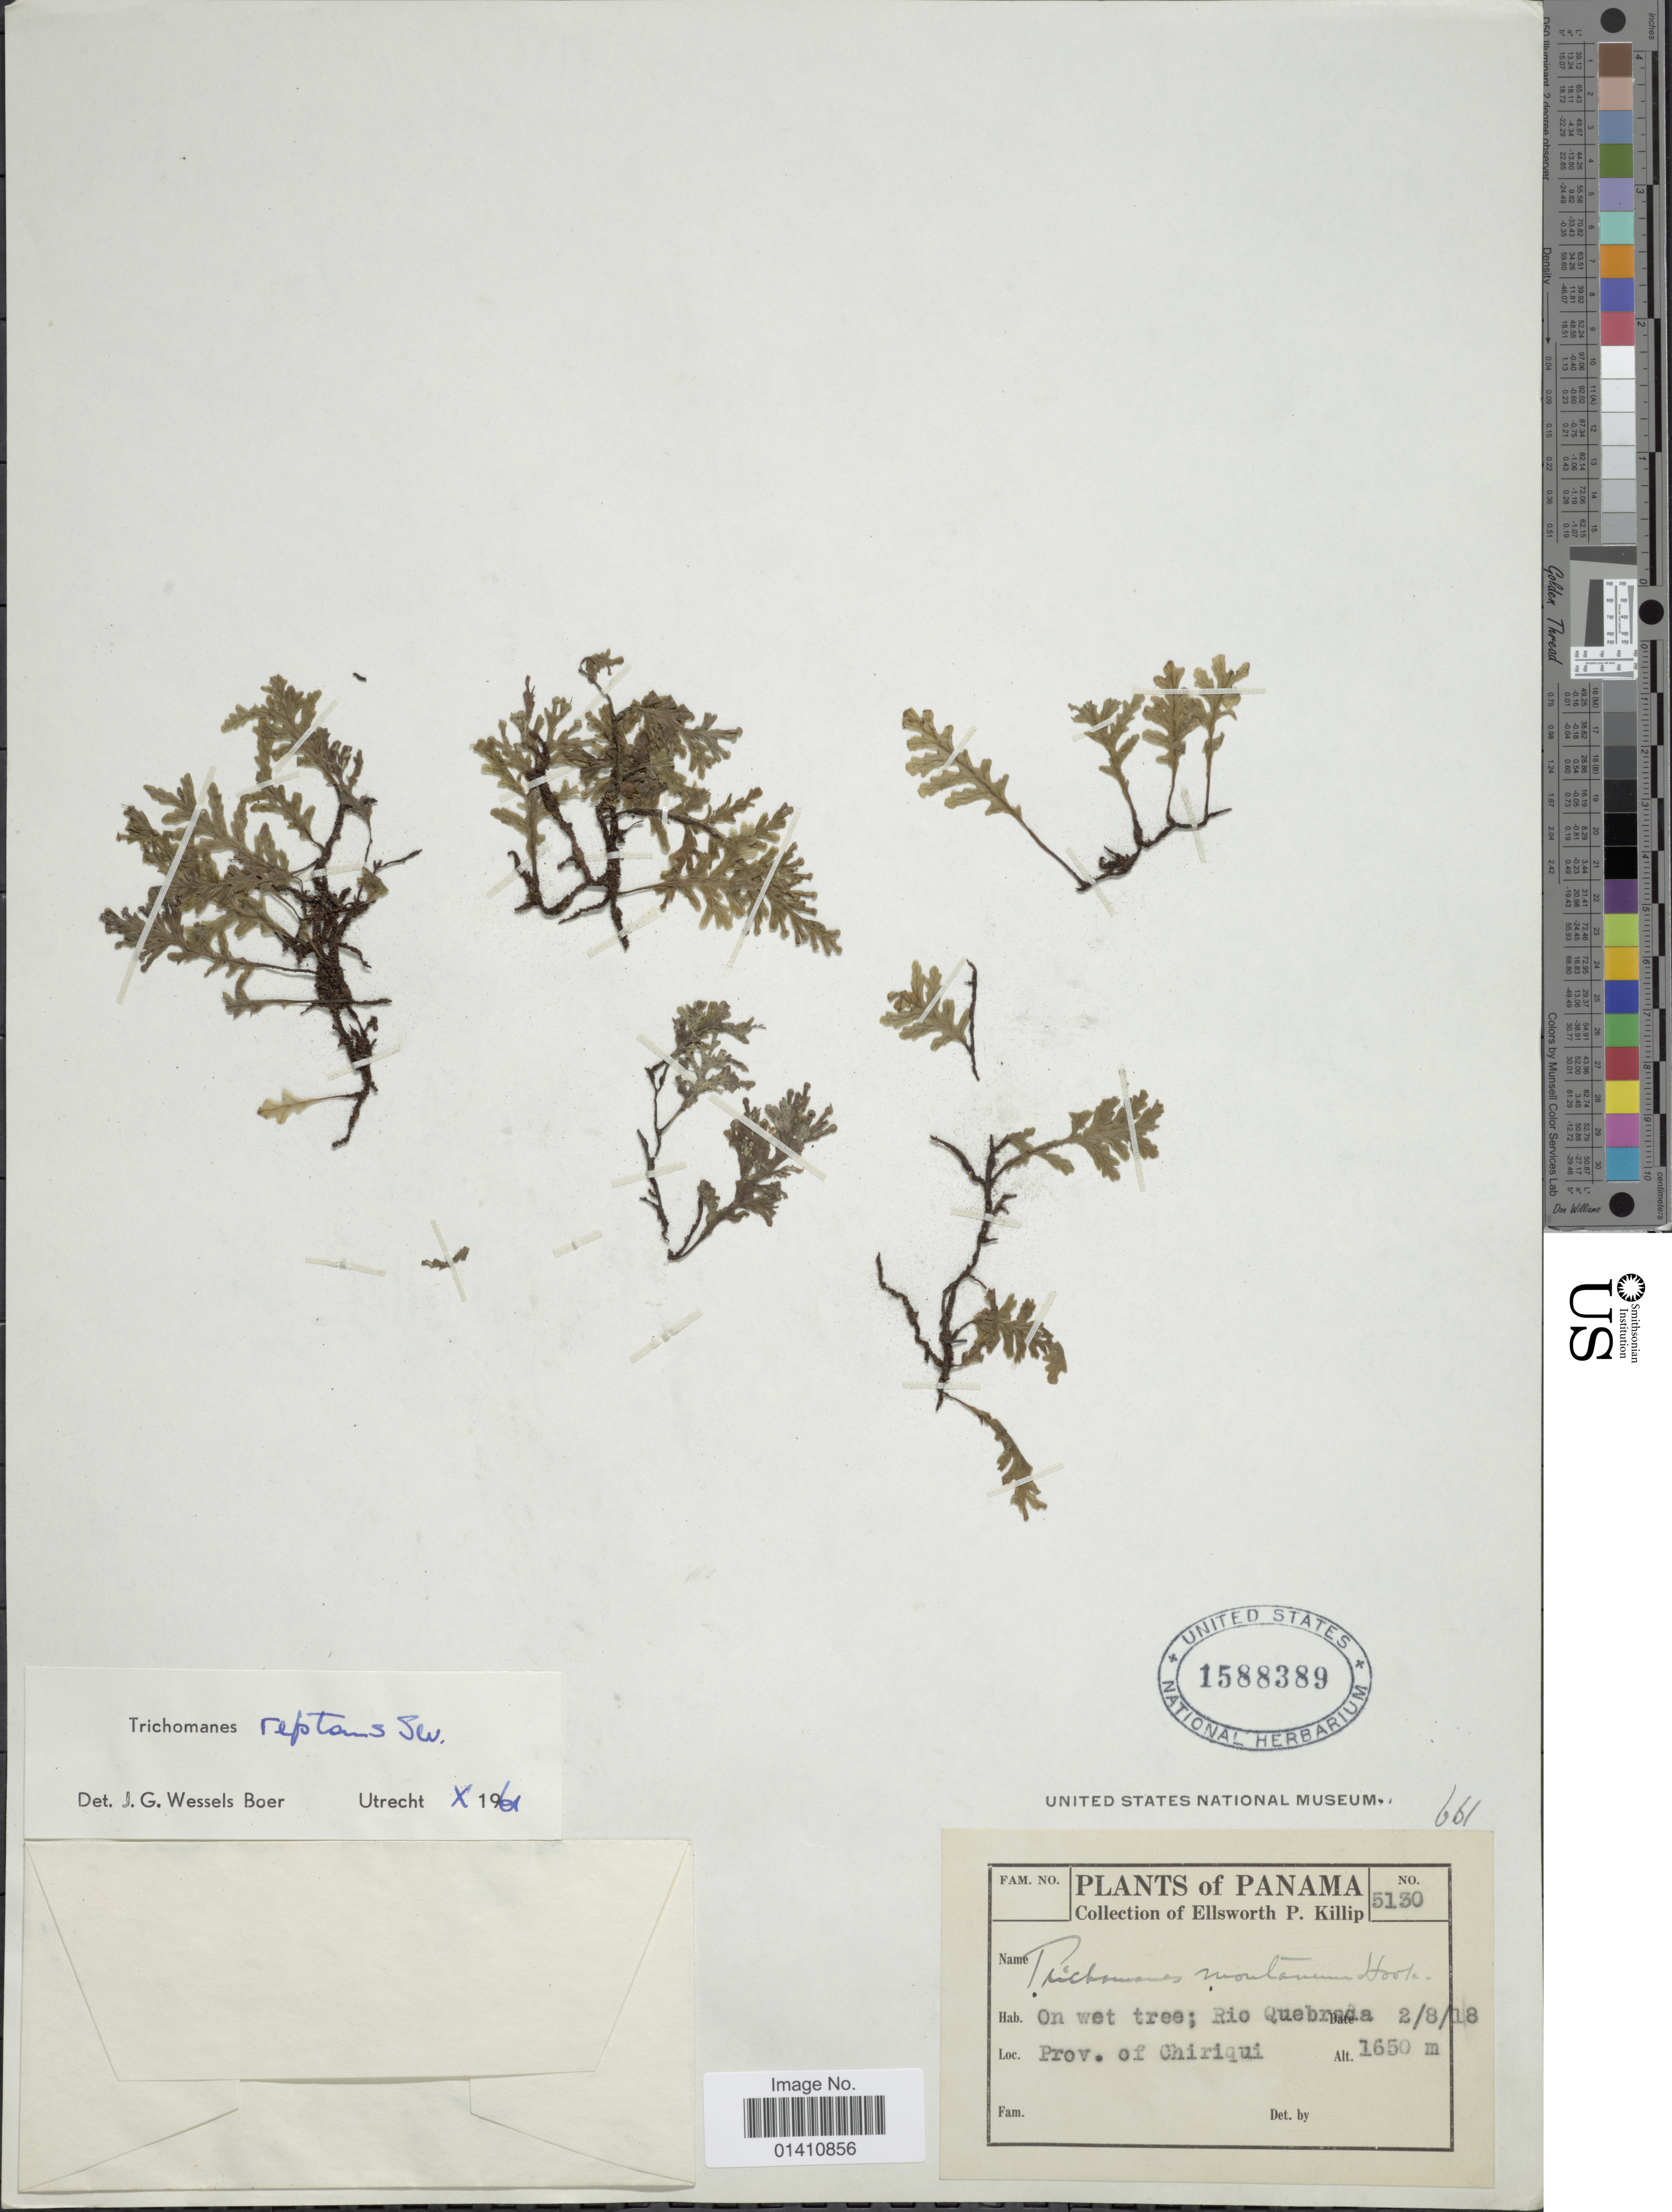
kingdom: Plantae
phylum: Tracheophyta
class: Polypodiopsida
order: Hymenophyllales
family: Hymenophyllaceae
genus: Didymoglossum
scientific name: Didymoglossum reptans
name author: (Sw.) C. Presl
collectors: E. P. Killip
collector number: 5130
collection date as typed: Transcribed d/m/y: 2/8/18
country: Panama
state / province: Chiriqui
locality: Rio Quebrada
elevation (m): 1650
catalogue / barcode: US 1588389